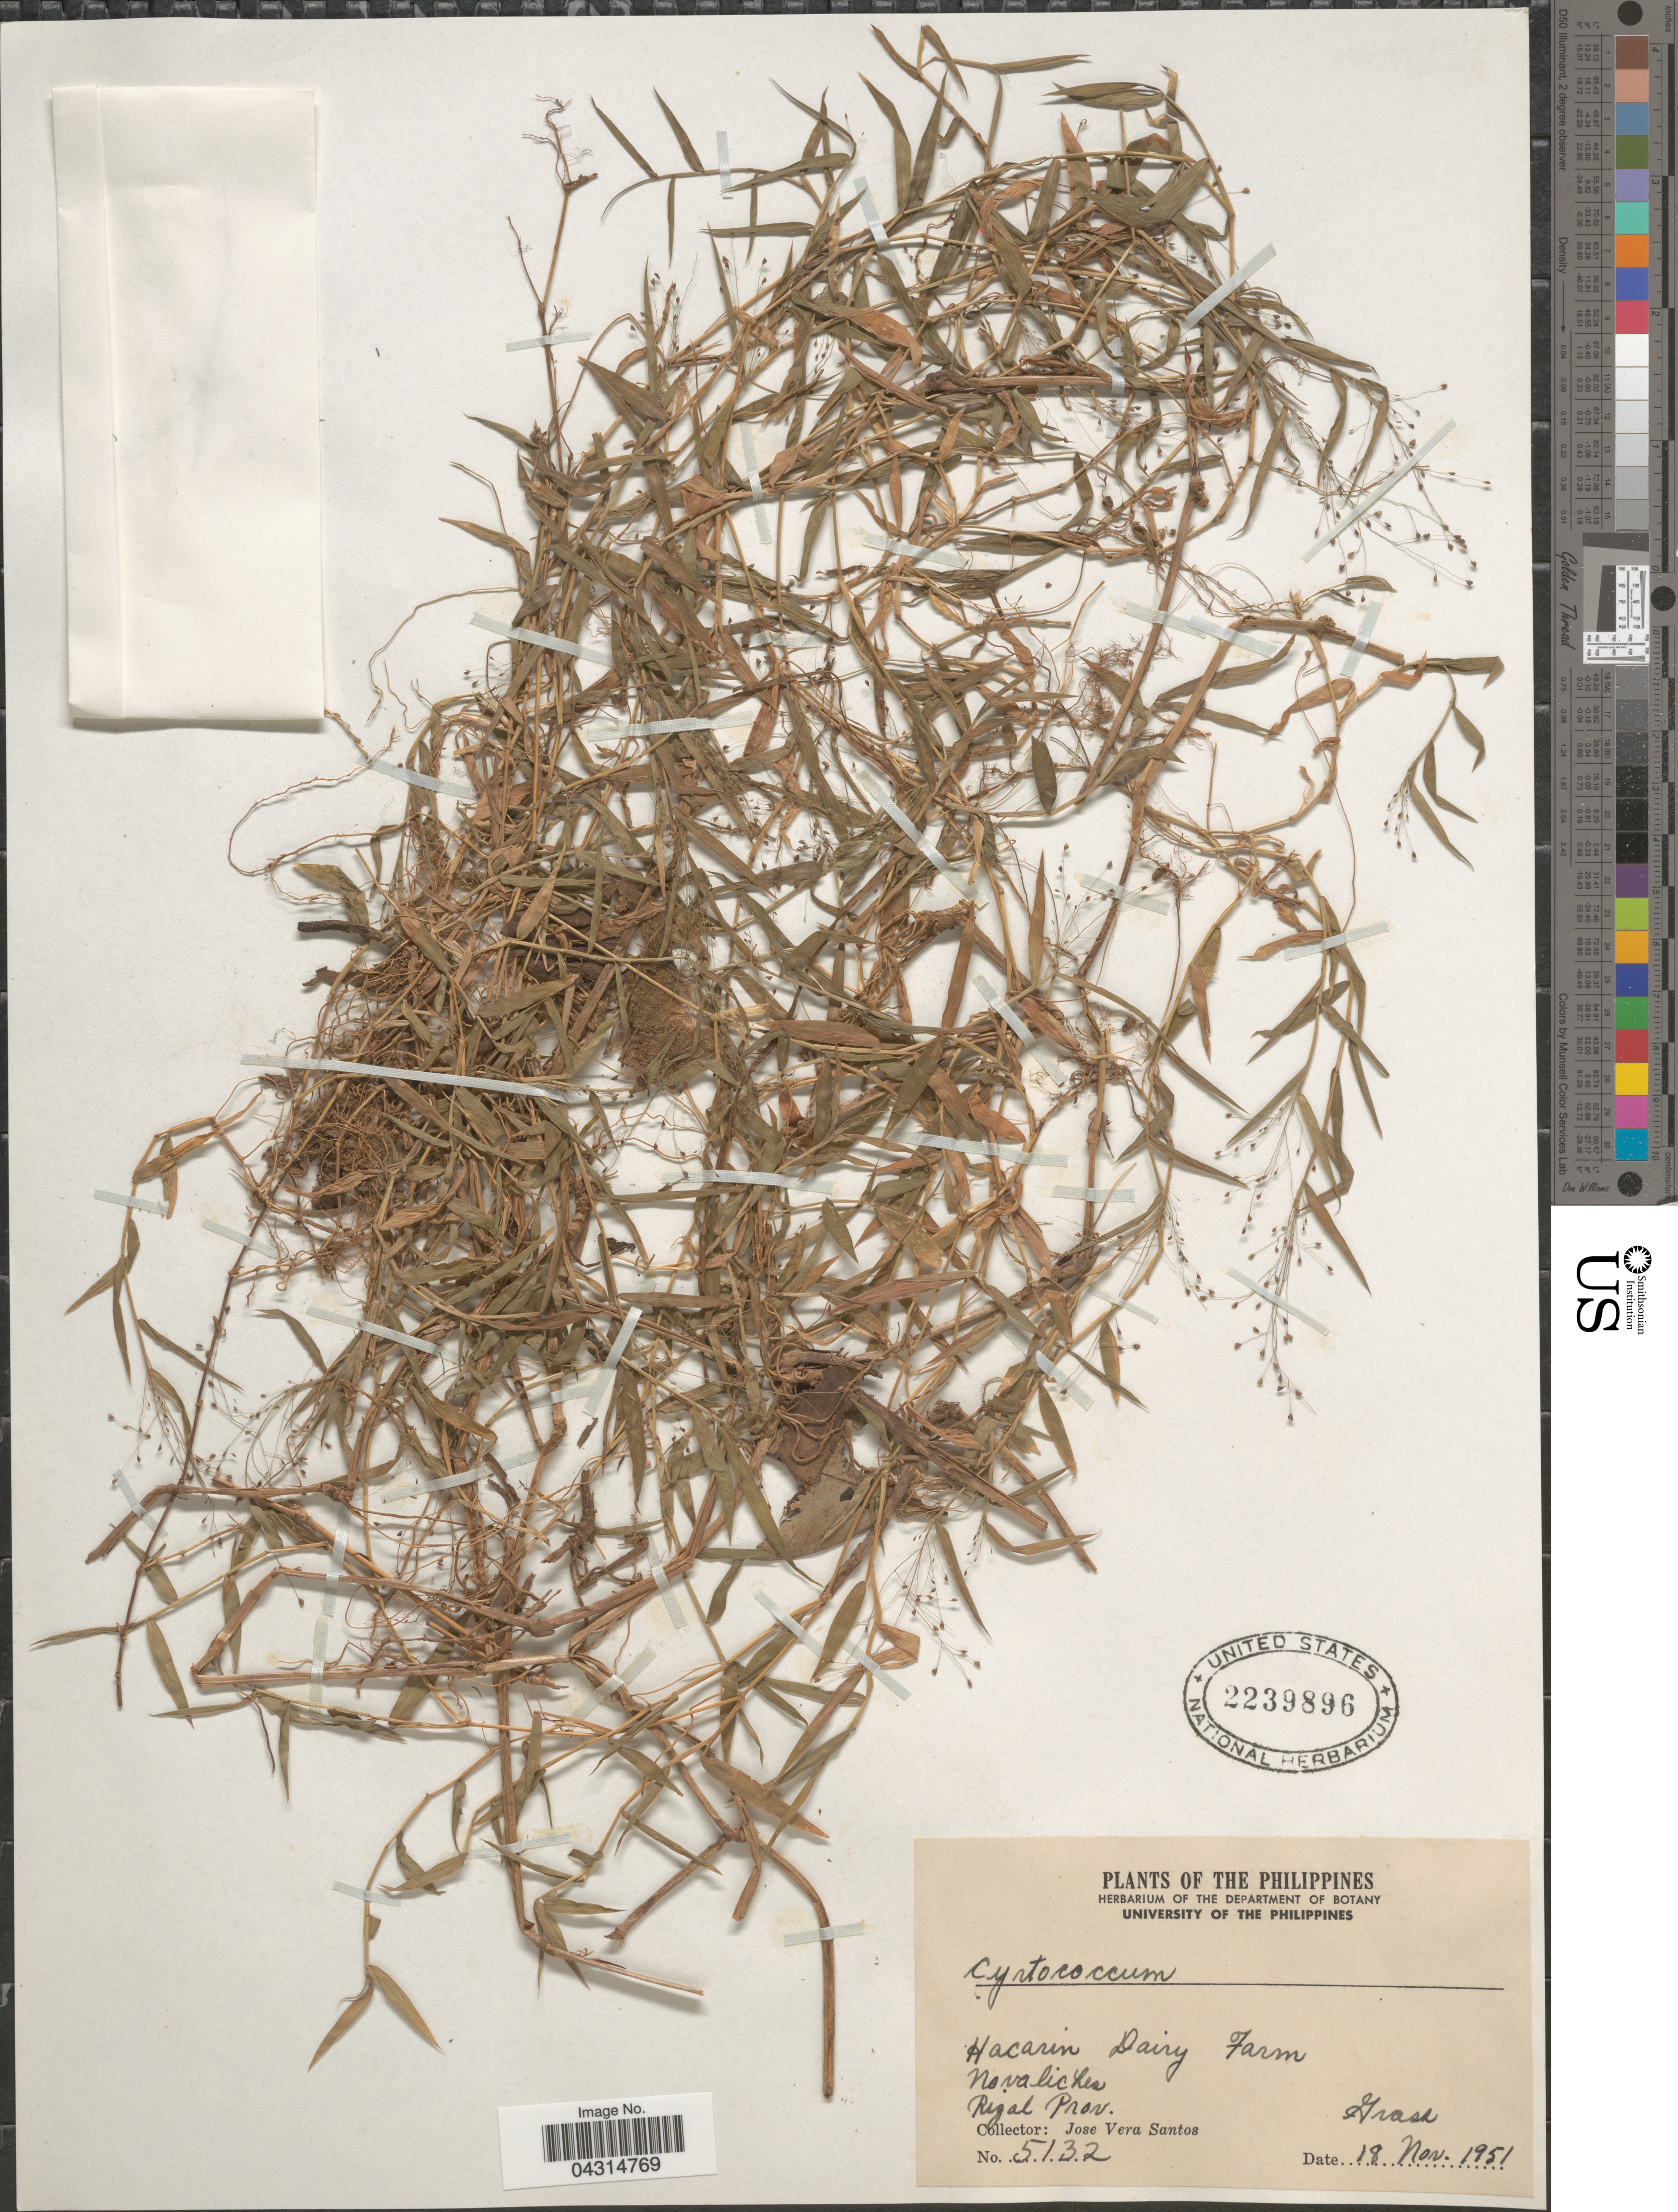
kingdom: Plantae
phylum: Tracheophyta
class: Liliopsida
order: Poales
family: Poaceae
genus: Cyrtococcum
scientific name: Cyrtococcum sp.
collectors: J. Santos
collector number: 5132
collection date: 1951-11-18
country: Philippines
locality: Hacarin Dairy Farm. Novaliches. Rizal Prov.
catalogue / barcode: US 2239896